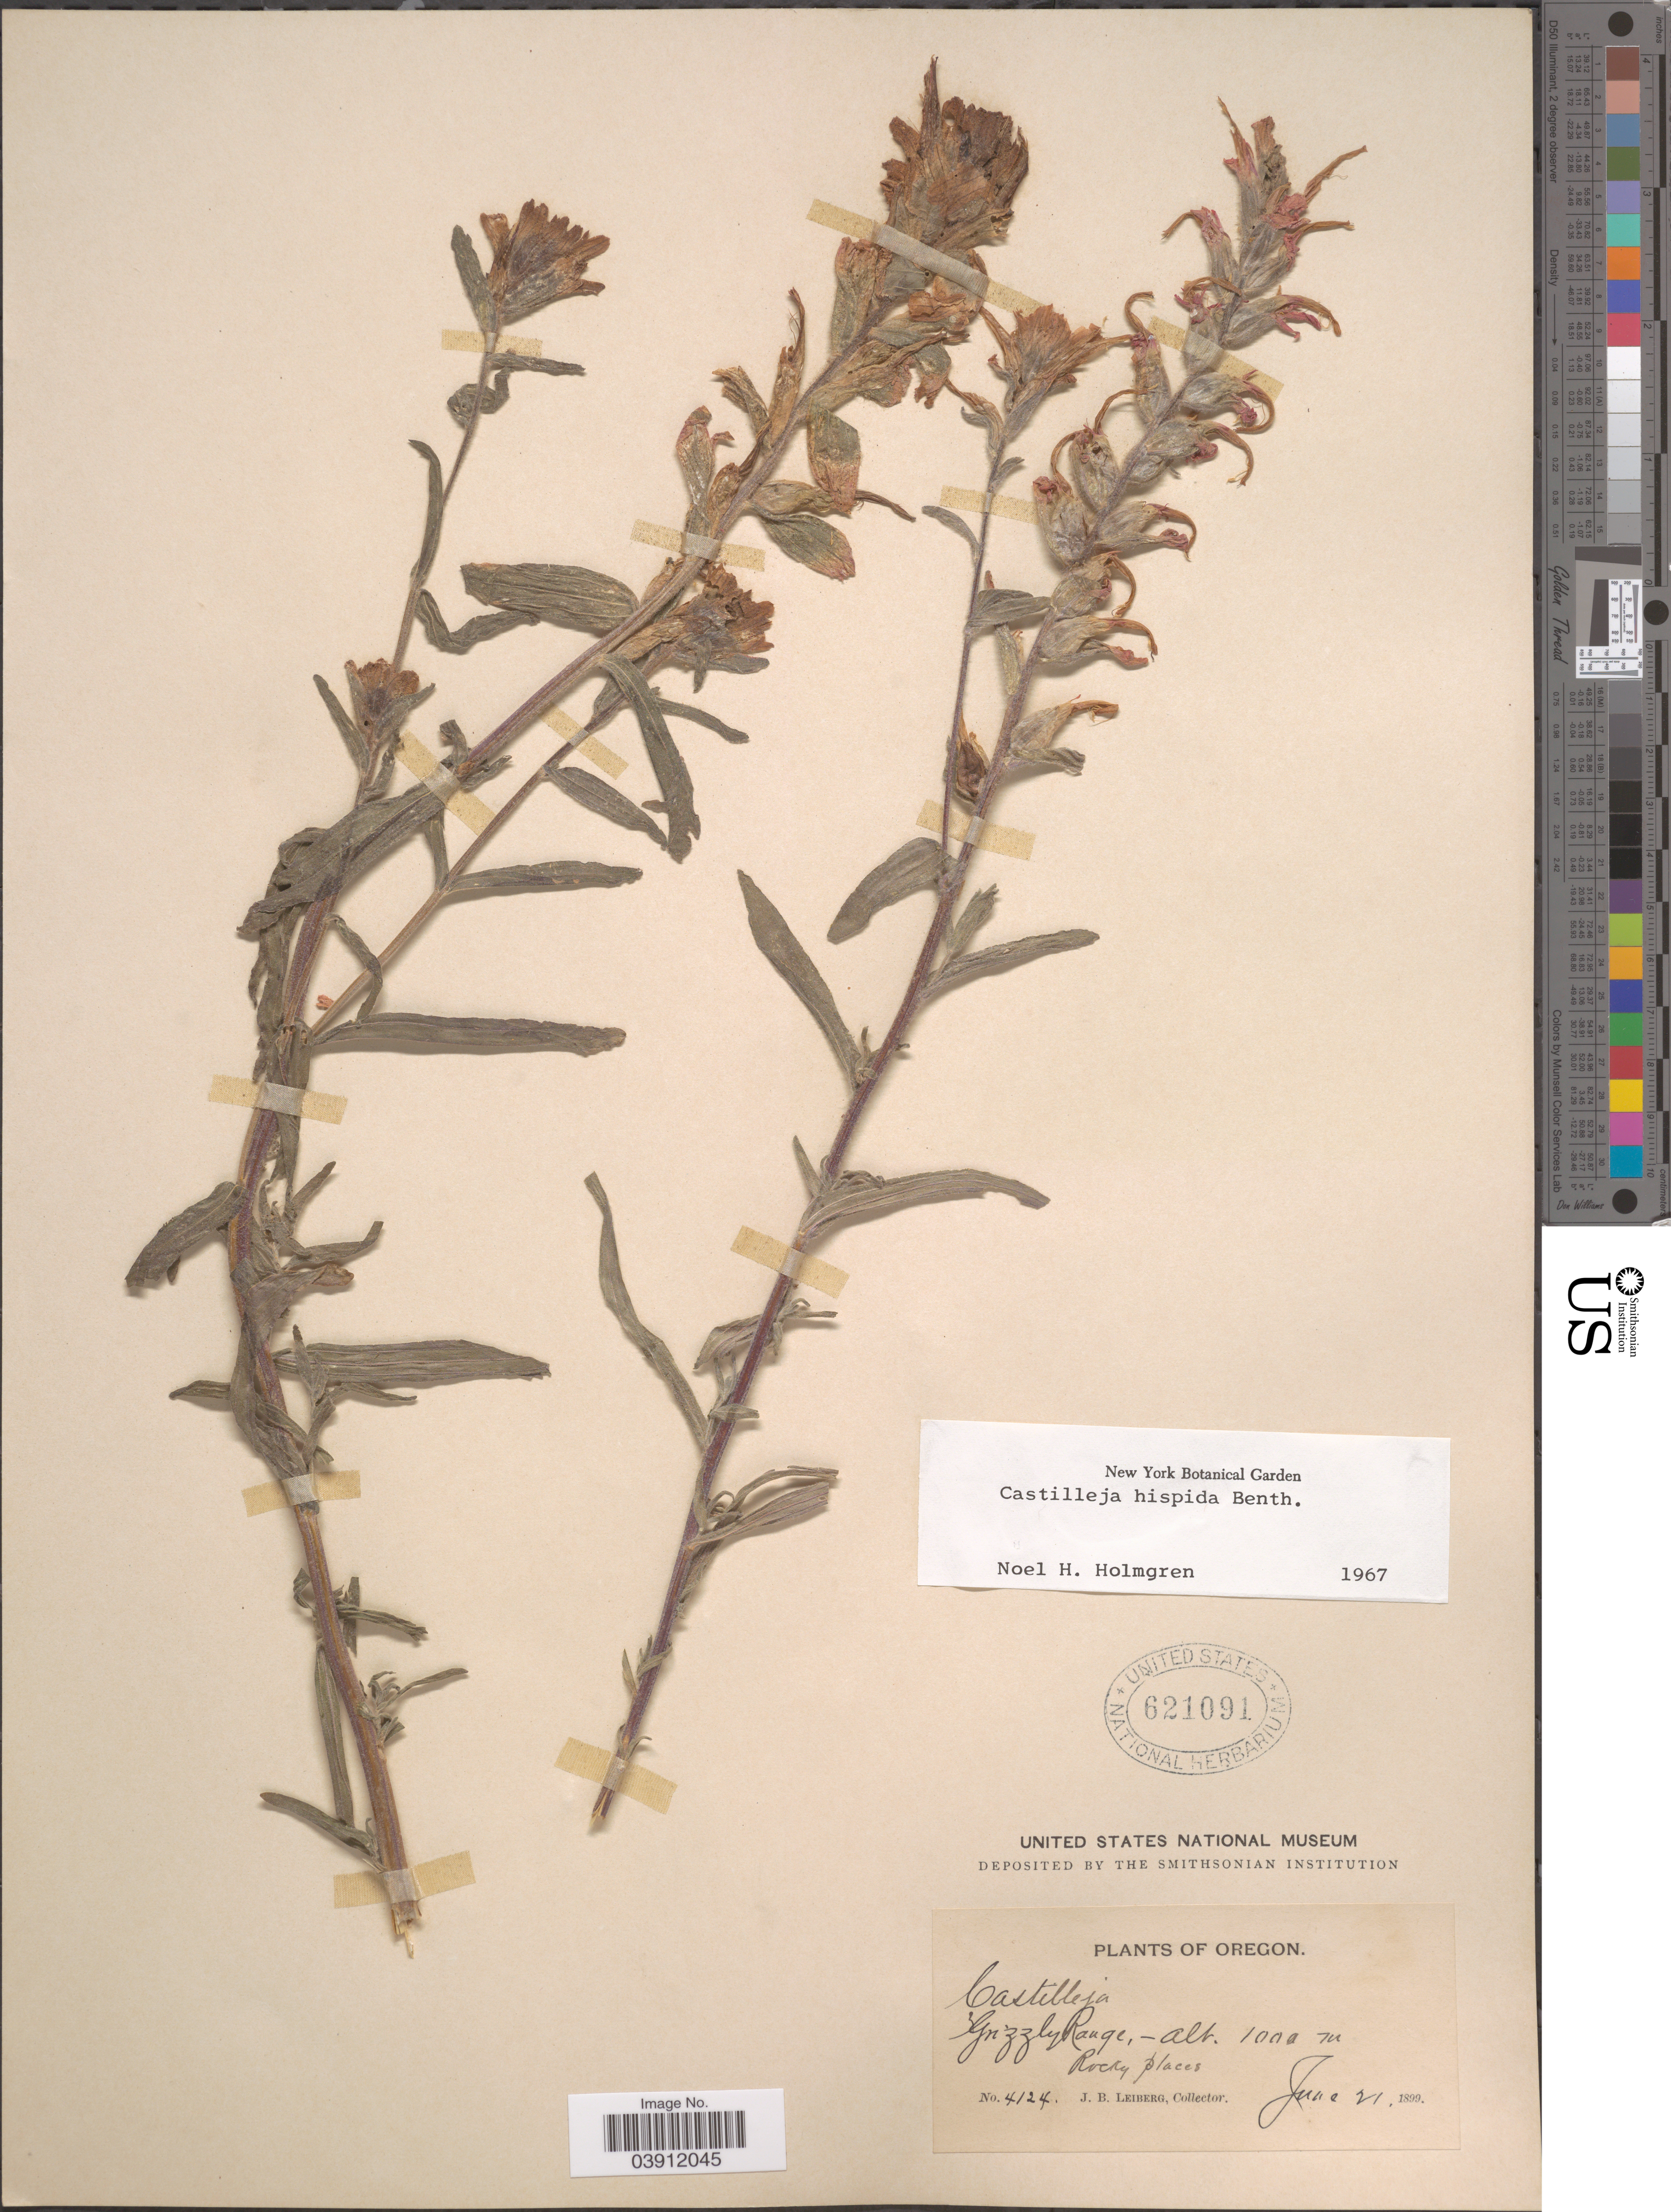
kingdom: Plantae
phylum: Tracheophyta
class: Magnoliopsida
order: Lamiales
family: Orobanchaceae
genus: Castilleja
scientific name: Castilleja hispida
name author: Benth. ex Hook.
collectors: J. B. Leiberg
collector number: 4124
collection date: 1899-06-21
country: United States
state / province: Oregon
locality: Grizzly Range.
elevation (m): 1000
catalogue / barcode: US 621091